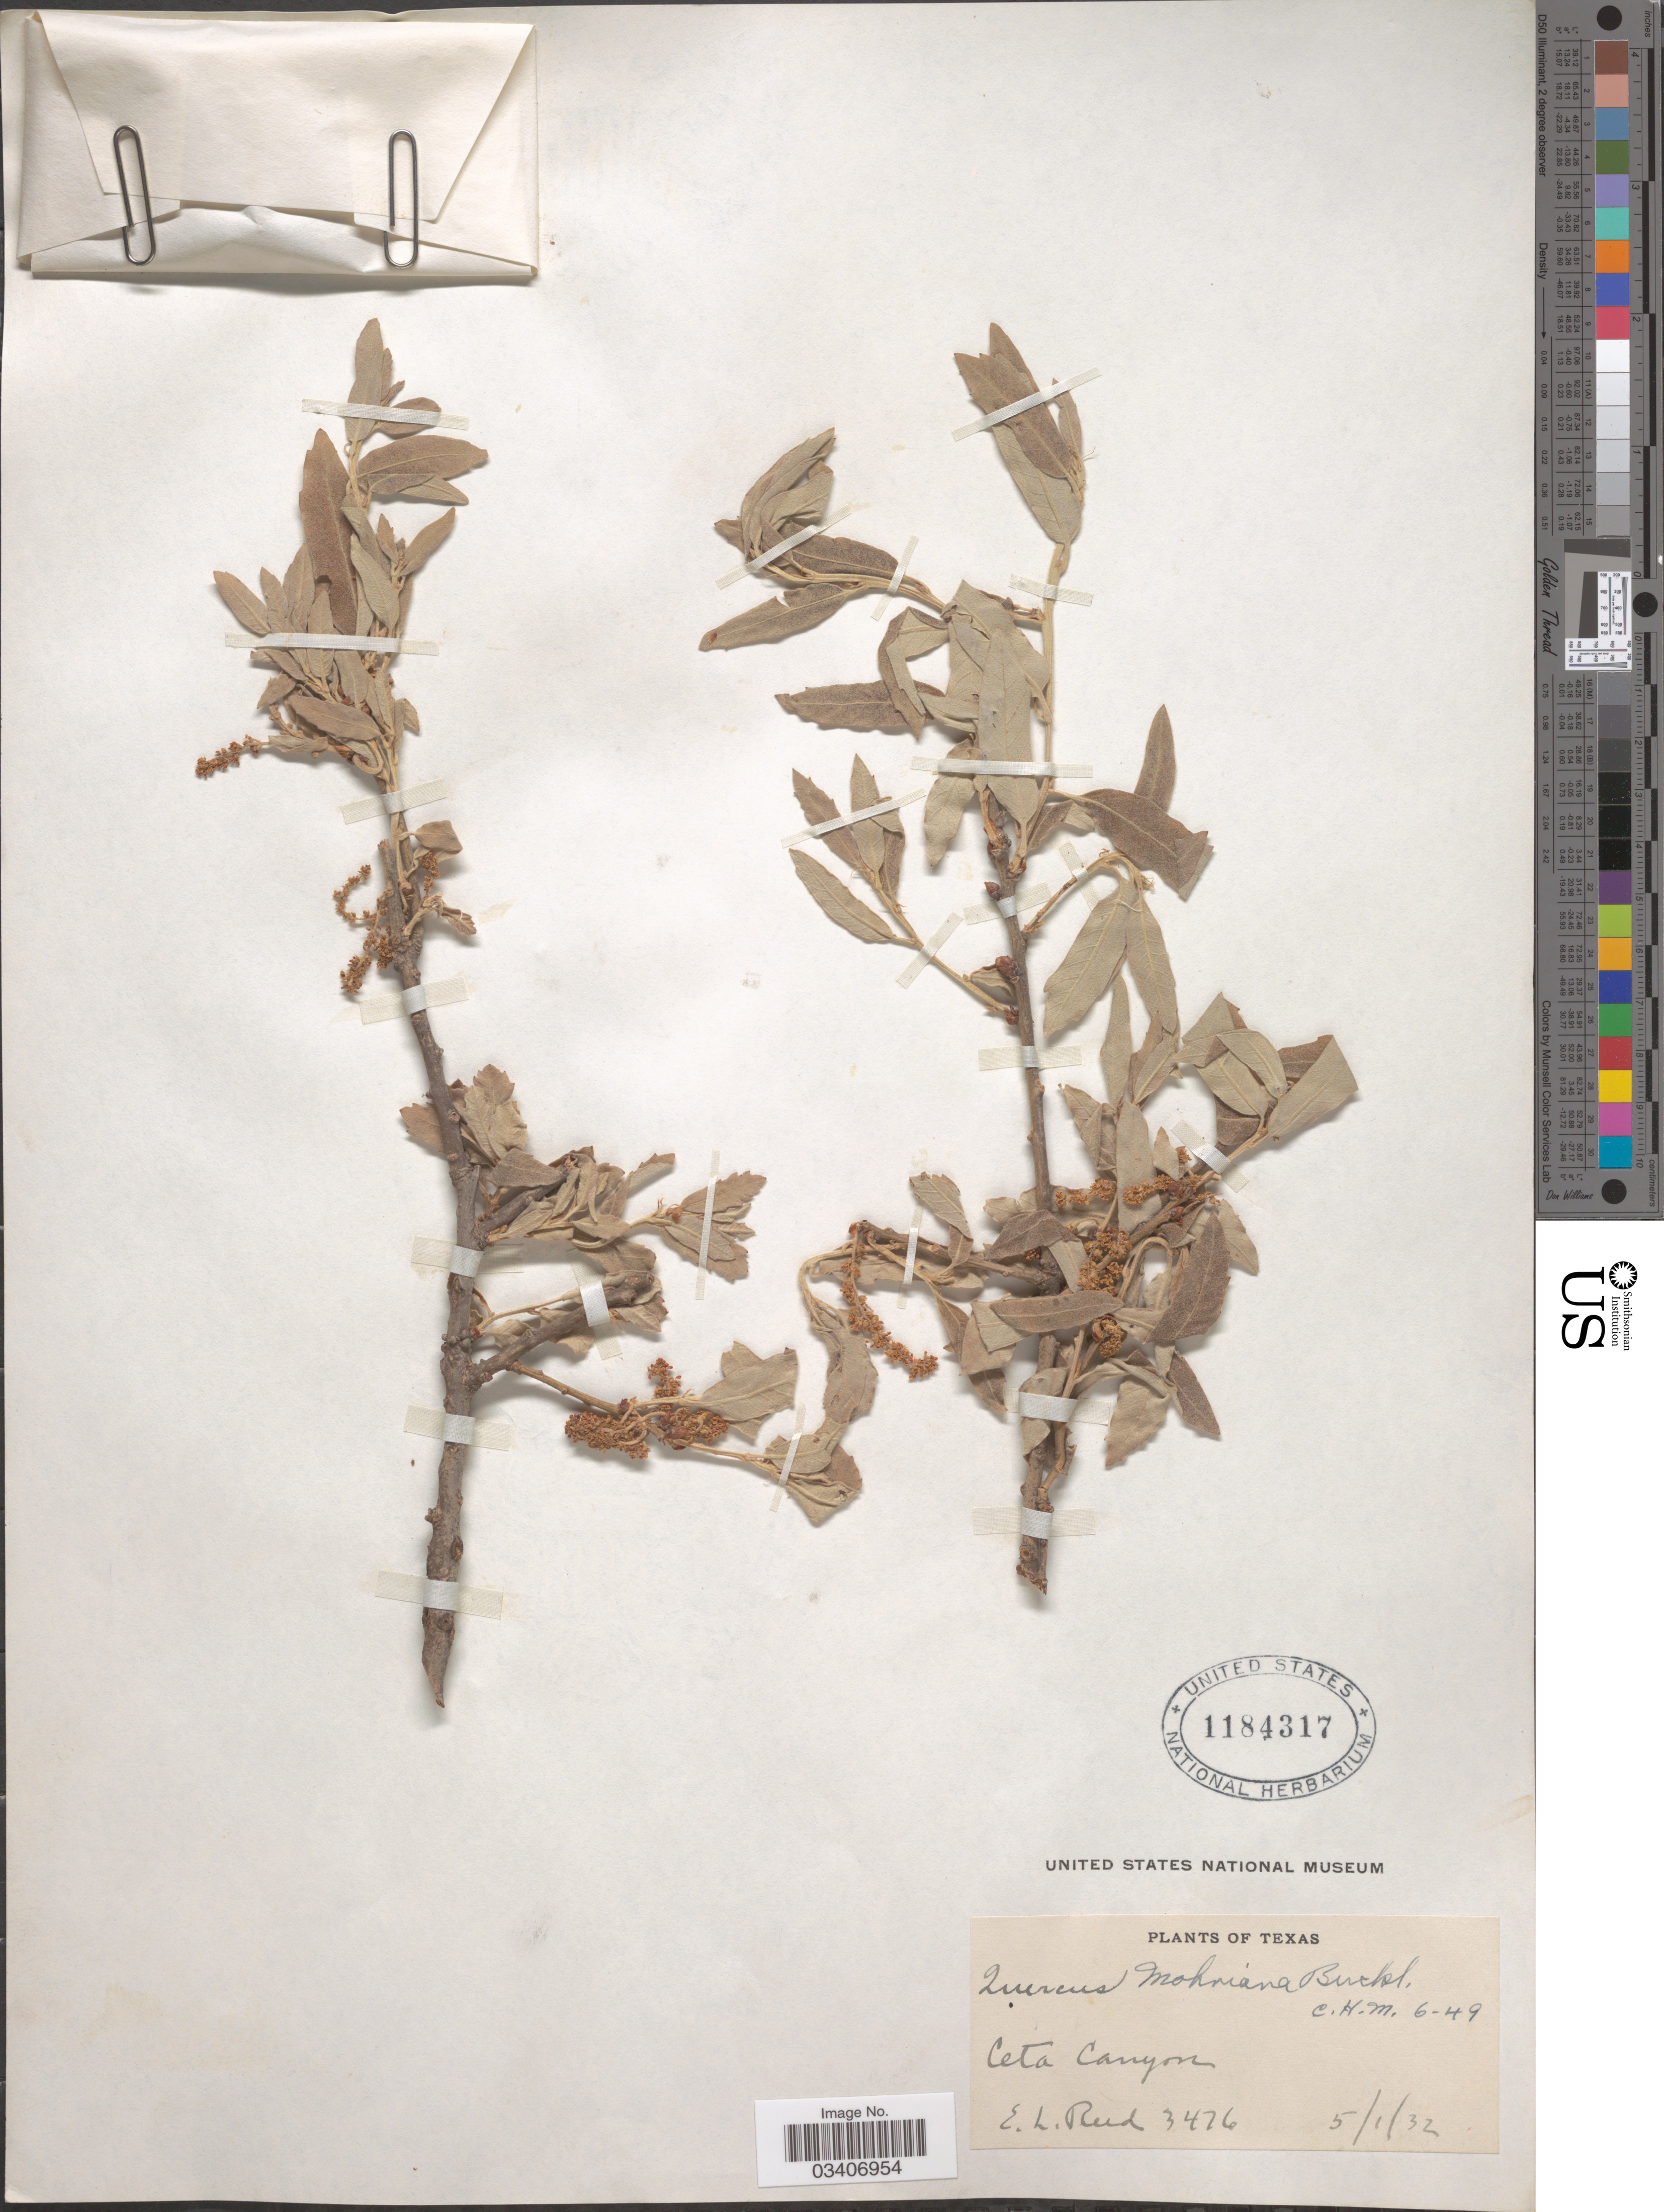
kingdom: Plantae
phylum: Tracheophyta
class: Magnoliopsida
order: Fagales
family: Fagaceae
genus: Quercus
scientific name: Quercus mohriana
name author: Buckley ex Rydb.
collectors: E. Reed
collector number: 3476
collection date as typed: Transcribed d/m/y: 1/5/32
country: United States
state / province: Texas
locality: Ceta Canyon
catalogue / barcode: US 1184317